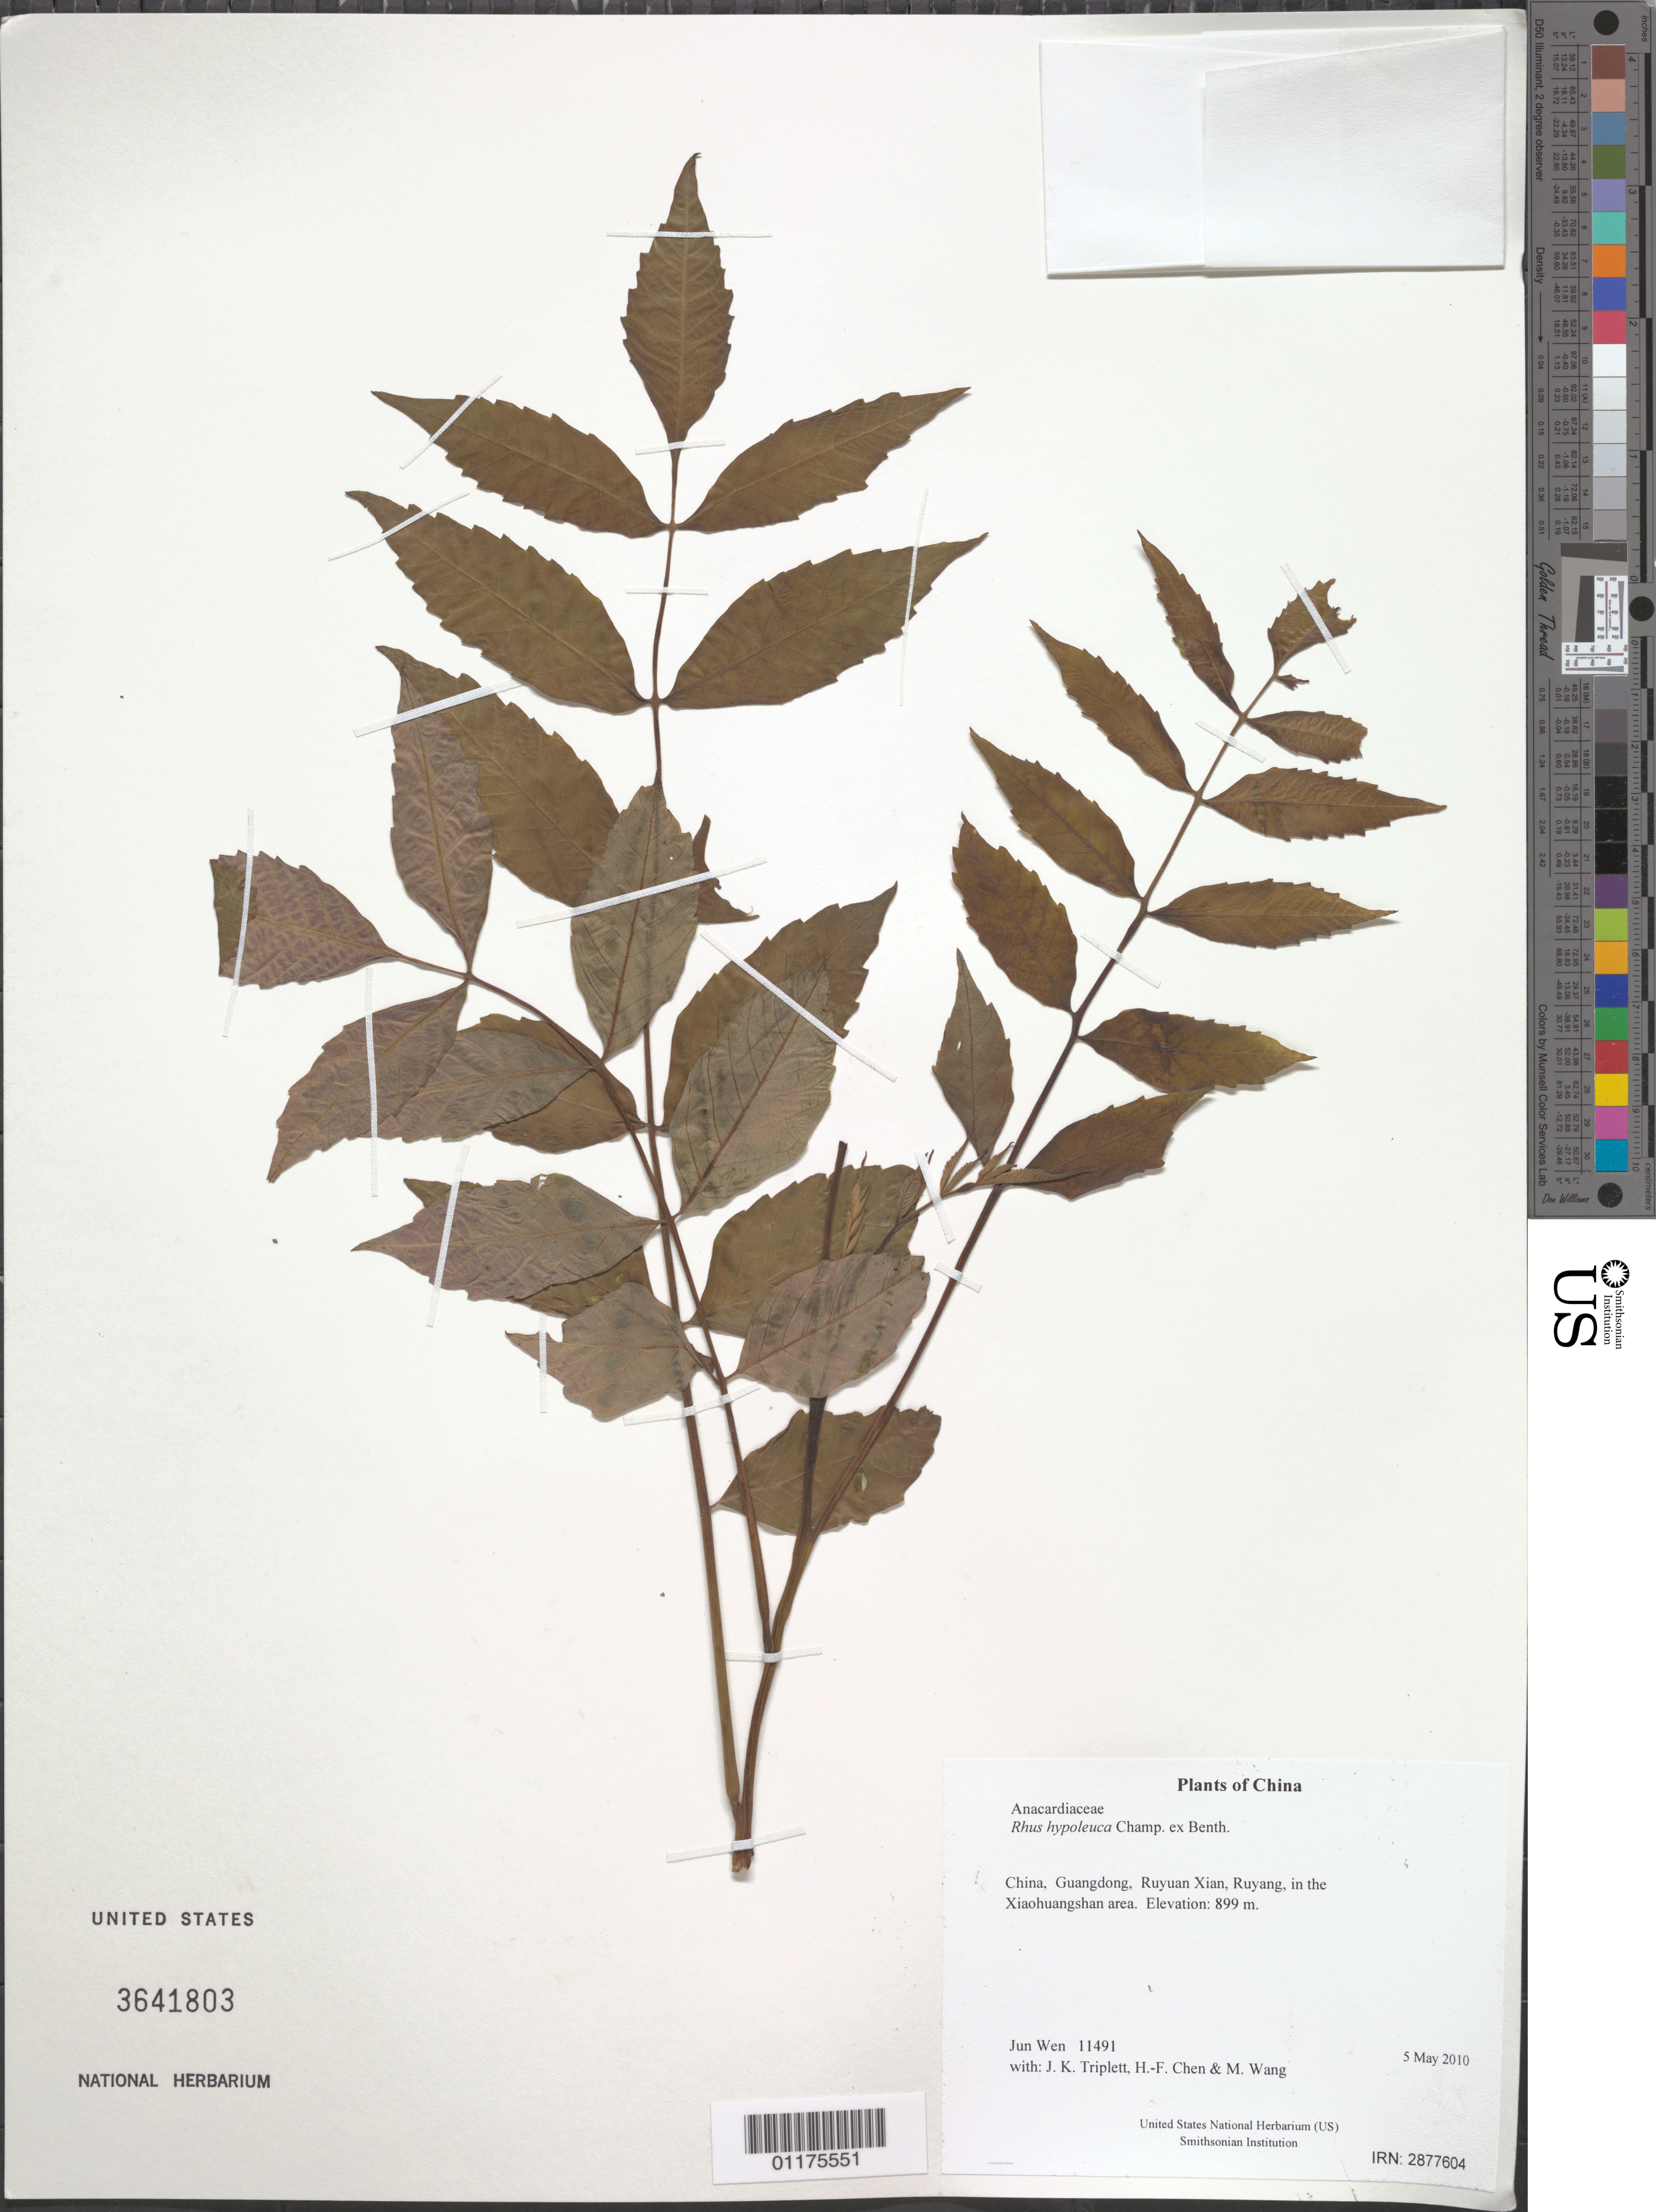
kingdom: Plantae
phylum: Tracheophyta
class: Magnoliopsida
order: Sapindales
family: Anacardiaceae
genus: Rhus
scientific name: Rhus hypoleuca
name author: Champ. ex Benth.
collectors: J. Wen, J. K. Triplett, H.-F. Chen & M. Wang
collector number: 11491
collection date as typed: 5 May 2010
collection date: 2010-05-05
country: China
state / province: Guangdong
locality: Ruyuan Xian, Ruyang, in the Xiaohuangshan area.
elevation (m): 899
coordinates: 24 54.721 N, 113 02.326 E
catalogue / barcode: US 3641803